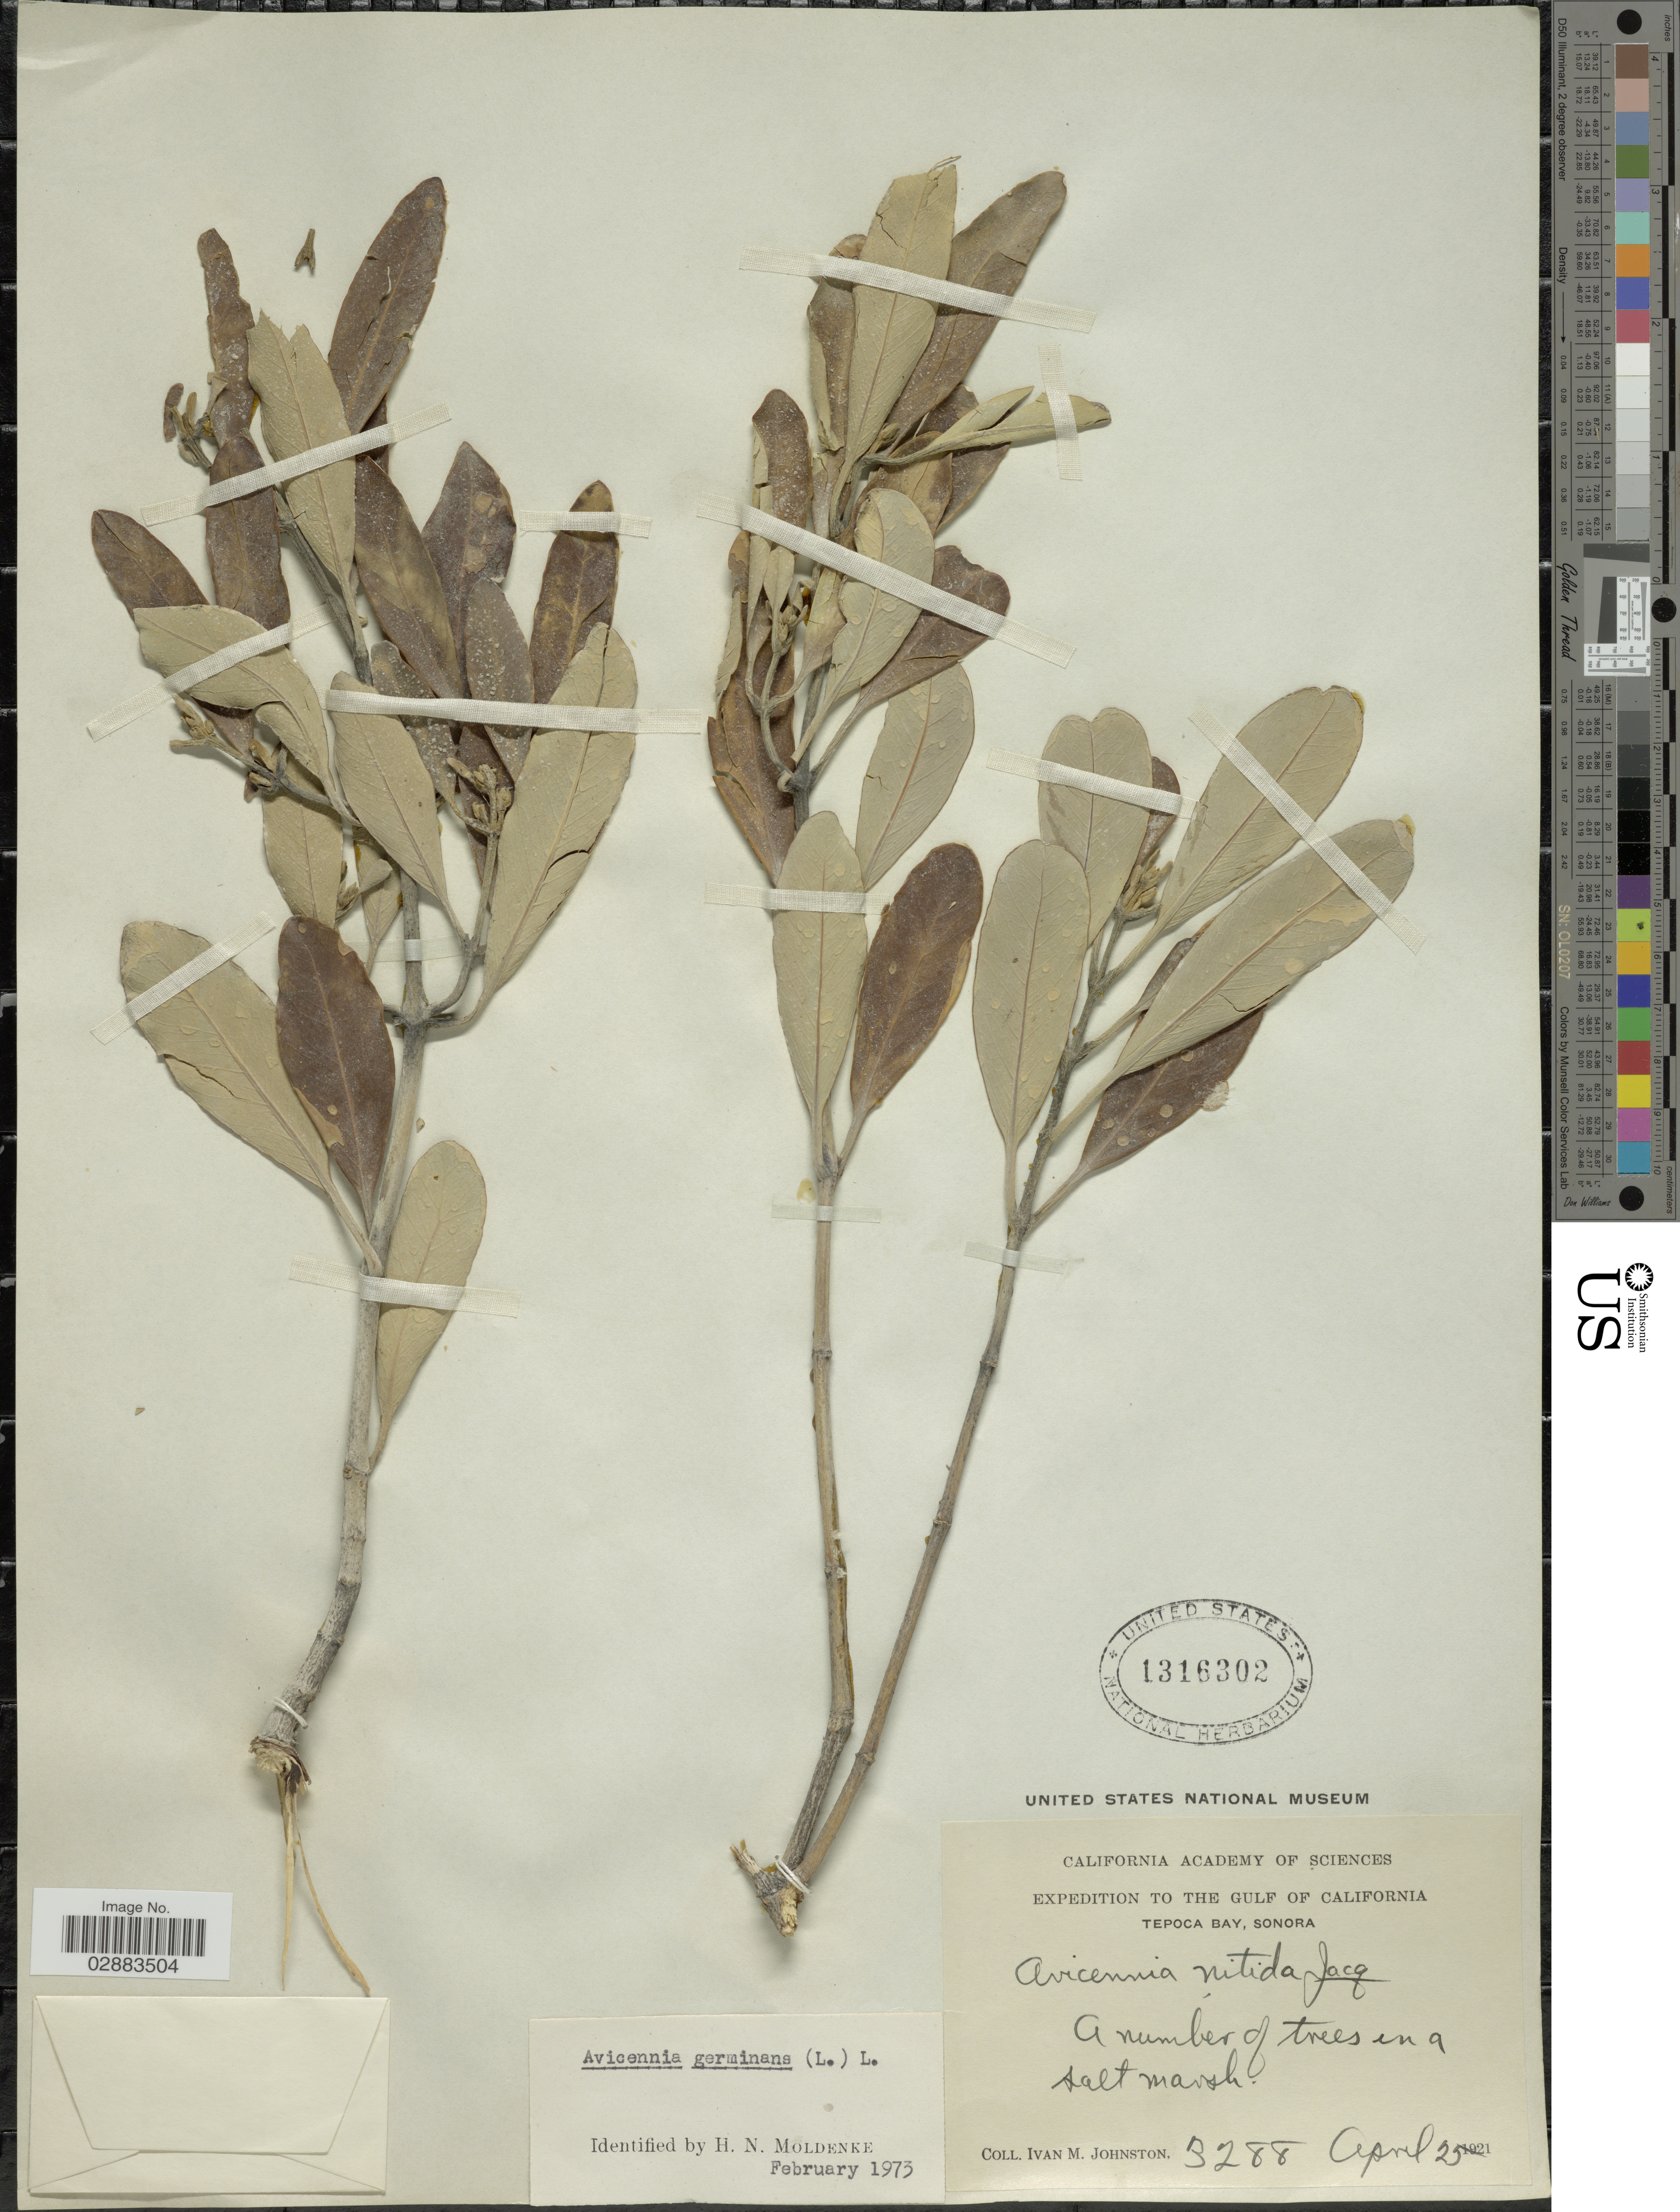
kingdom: Plantae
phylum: Tracheophyta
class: Magnoliopsida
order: Lamiales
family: Acanthaceae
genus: Avicennia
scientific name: Avicennia germinans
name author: (L.) L.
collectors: I.M. Johnston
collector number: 3288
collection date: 1921-04-25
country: Mexico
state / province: Sonora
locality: The Gulf of California. Tepoca Bay, Sonora.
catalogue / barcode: US 1316302